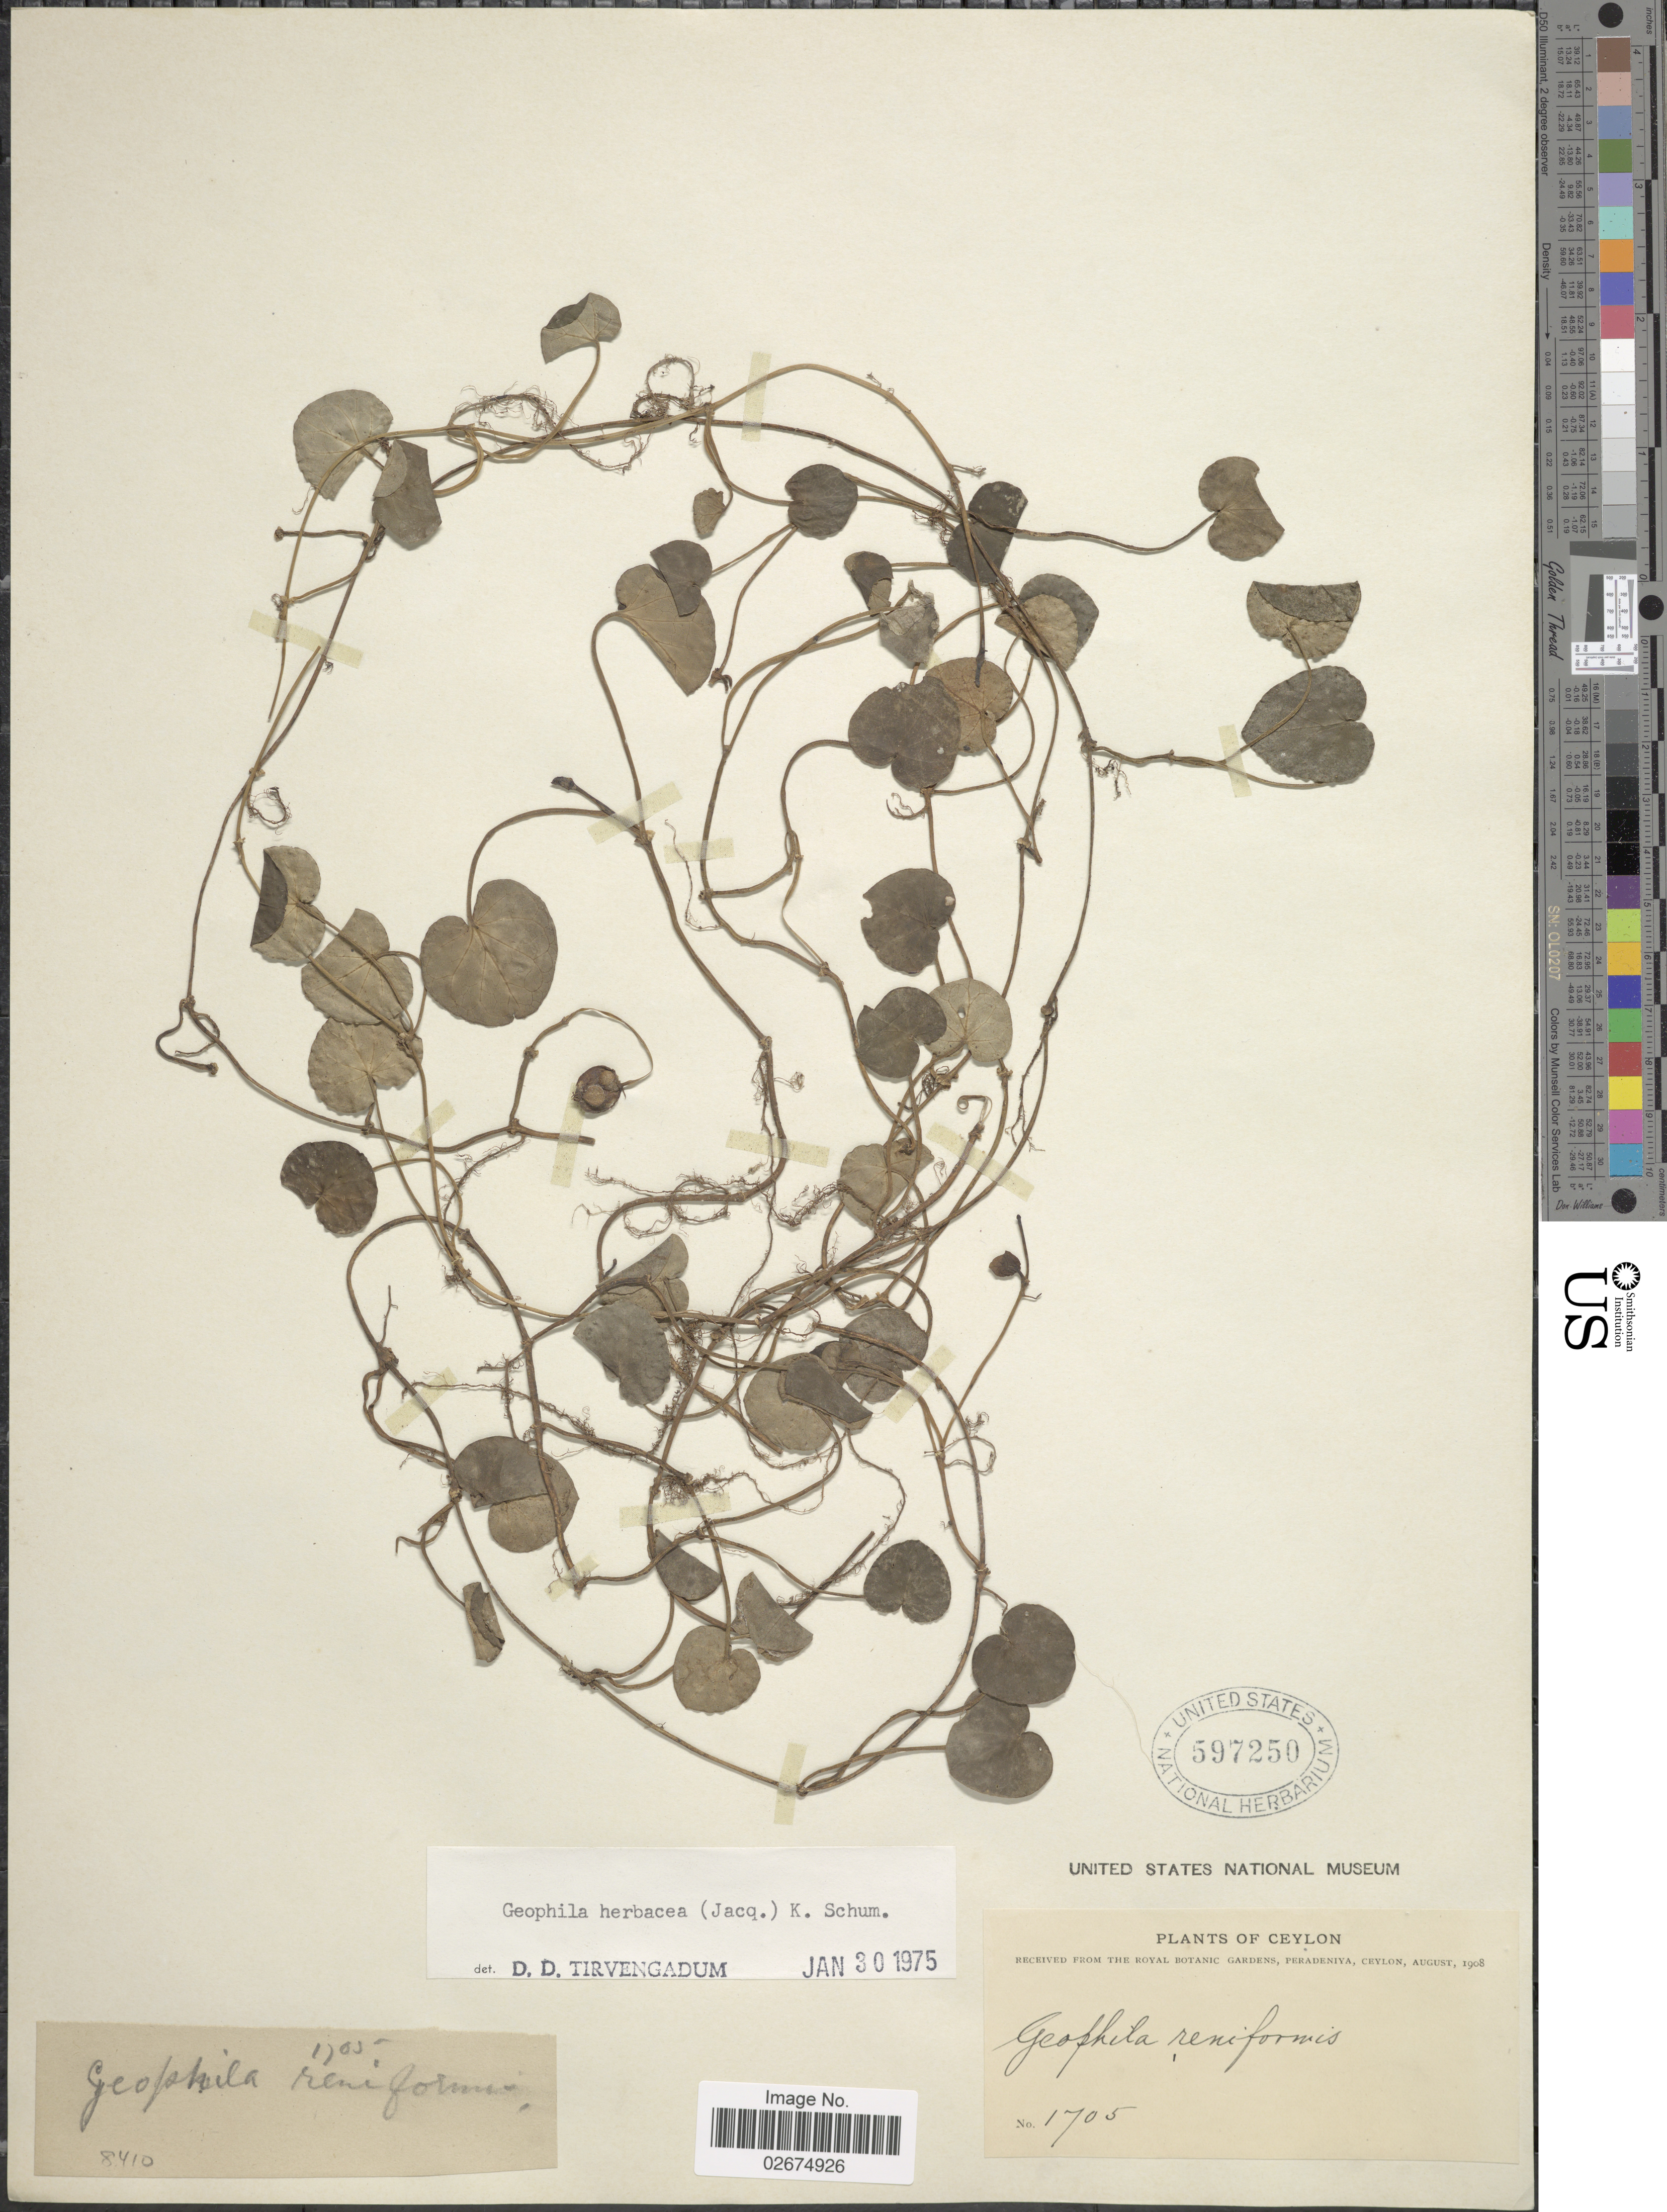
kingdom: Plantae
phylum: Tracheophyta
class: Magnoliopsida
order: Gentianales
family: Rubiaceae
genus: Geophila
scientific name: Geophila repens var. asiatica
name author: (Cham. & Schltdl.) Fosberg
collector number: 1705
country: Sri Lanka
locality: Ceylon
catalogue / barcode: US 597250